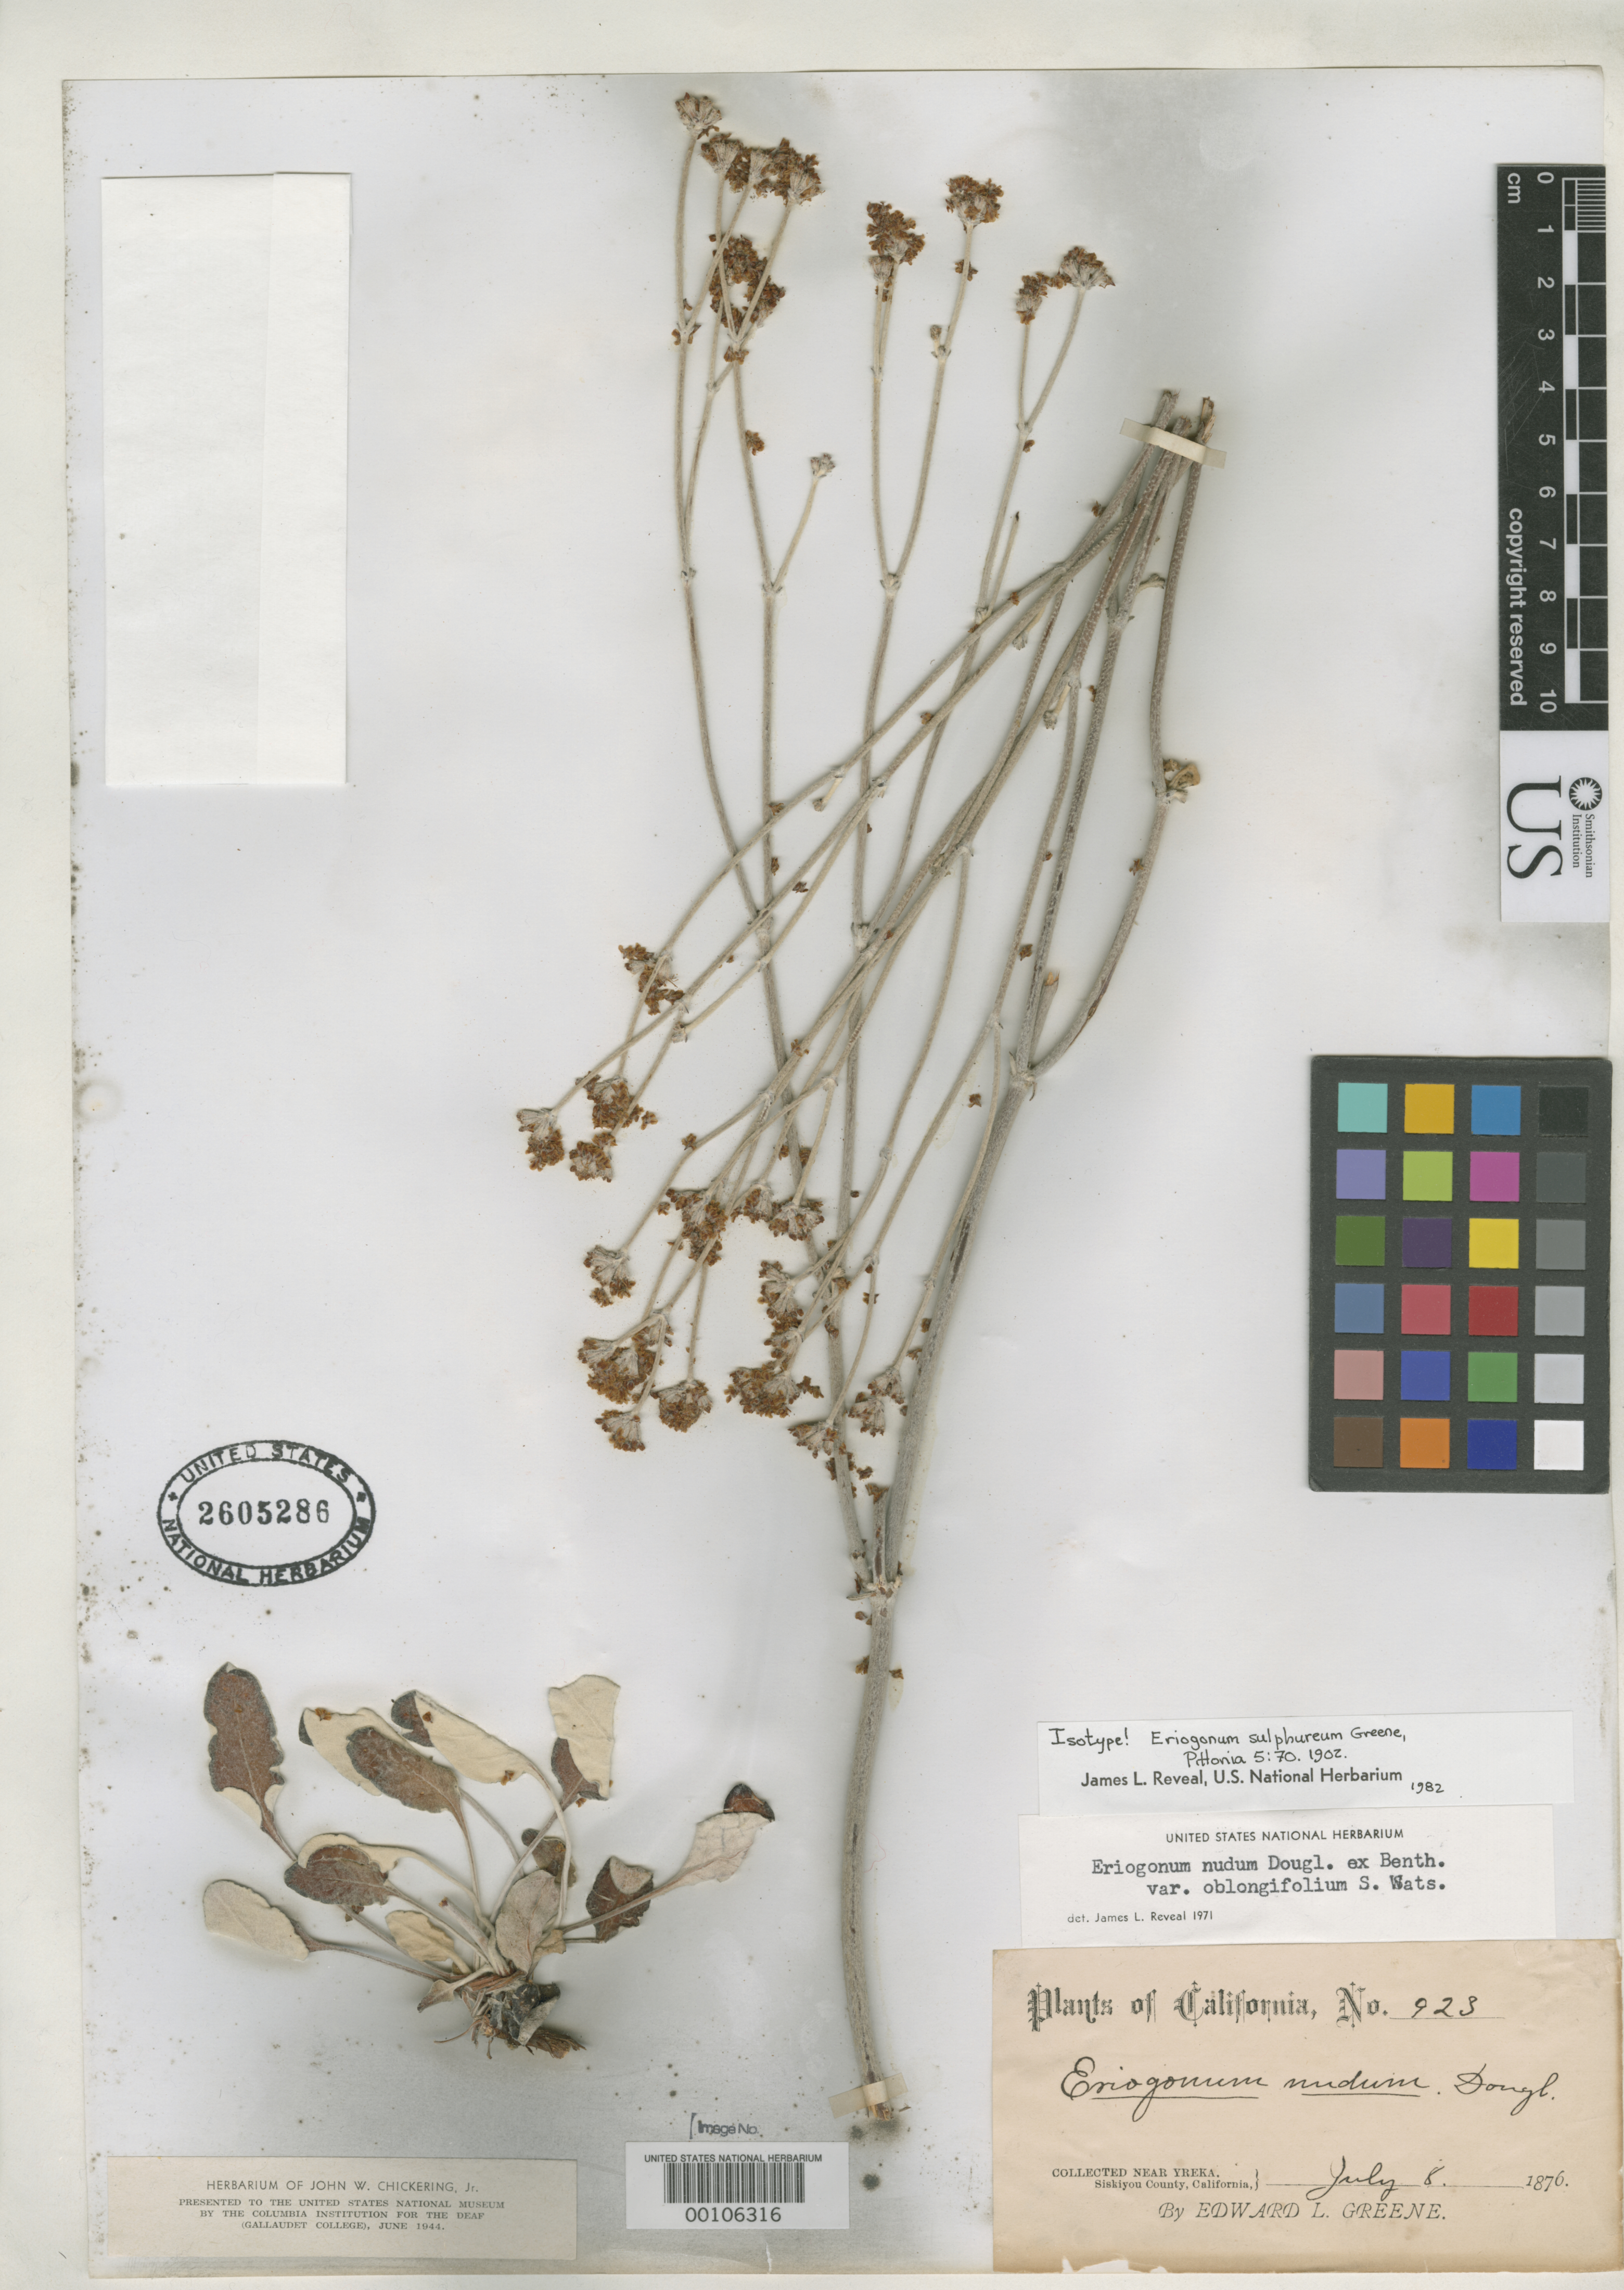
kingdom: Plantae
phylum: Tracheophyta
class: Magnoliopsida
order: Caryophyllales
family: Polygonaceae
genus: Eriogonum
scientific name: Eriogonum sulphureum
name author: Greene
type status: Isotype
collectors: E. L. Greene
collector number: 923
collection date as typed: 08 Jul 1876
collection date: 1876-07-08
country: United States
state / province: California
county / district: Siskiyou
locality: Near Yreka.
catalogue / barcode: US 2605286